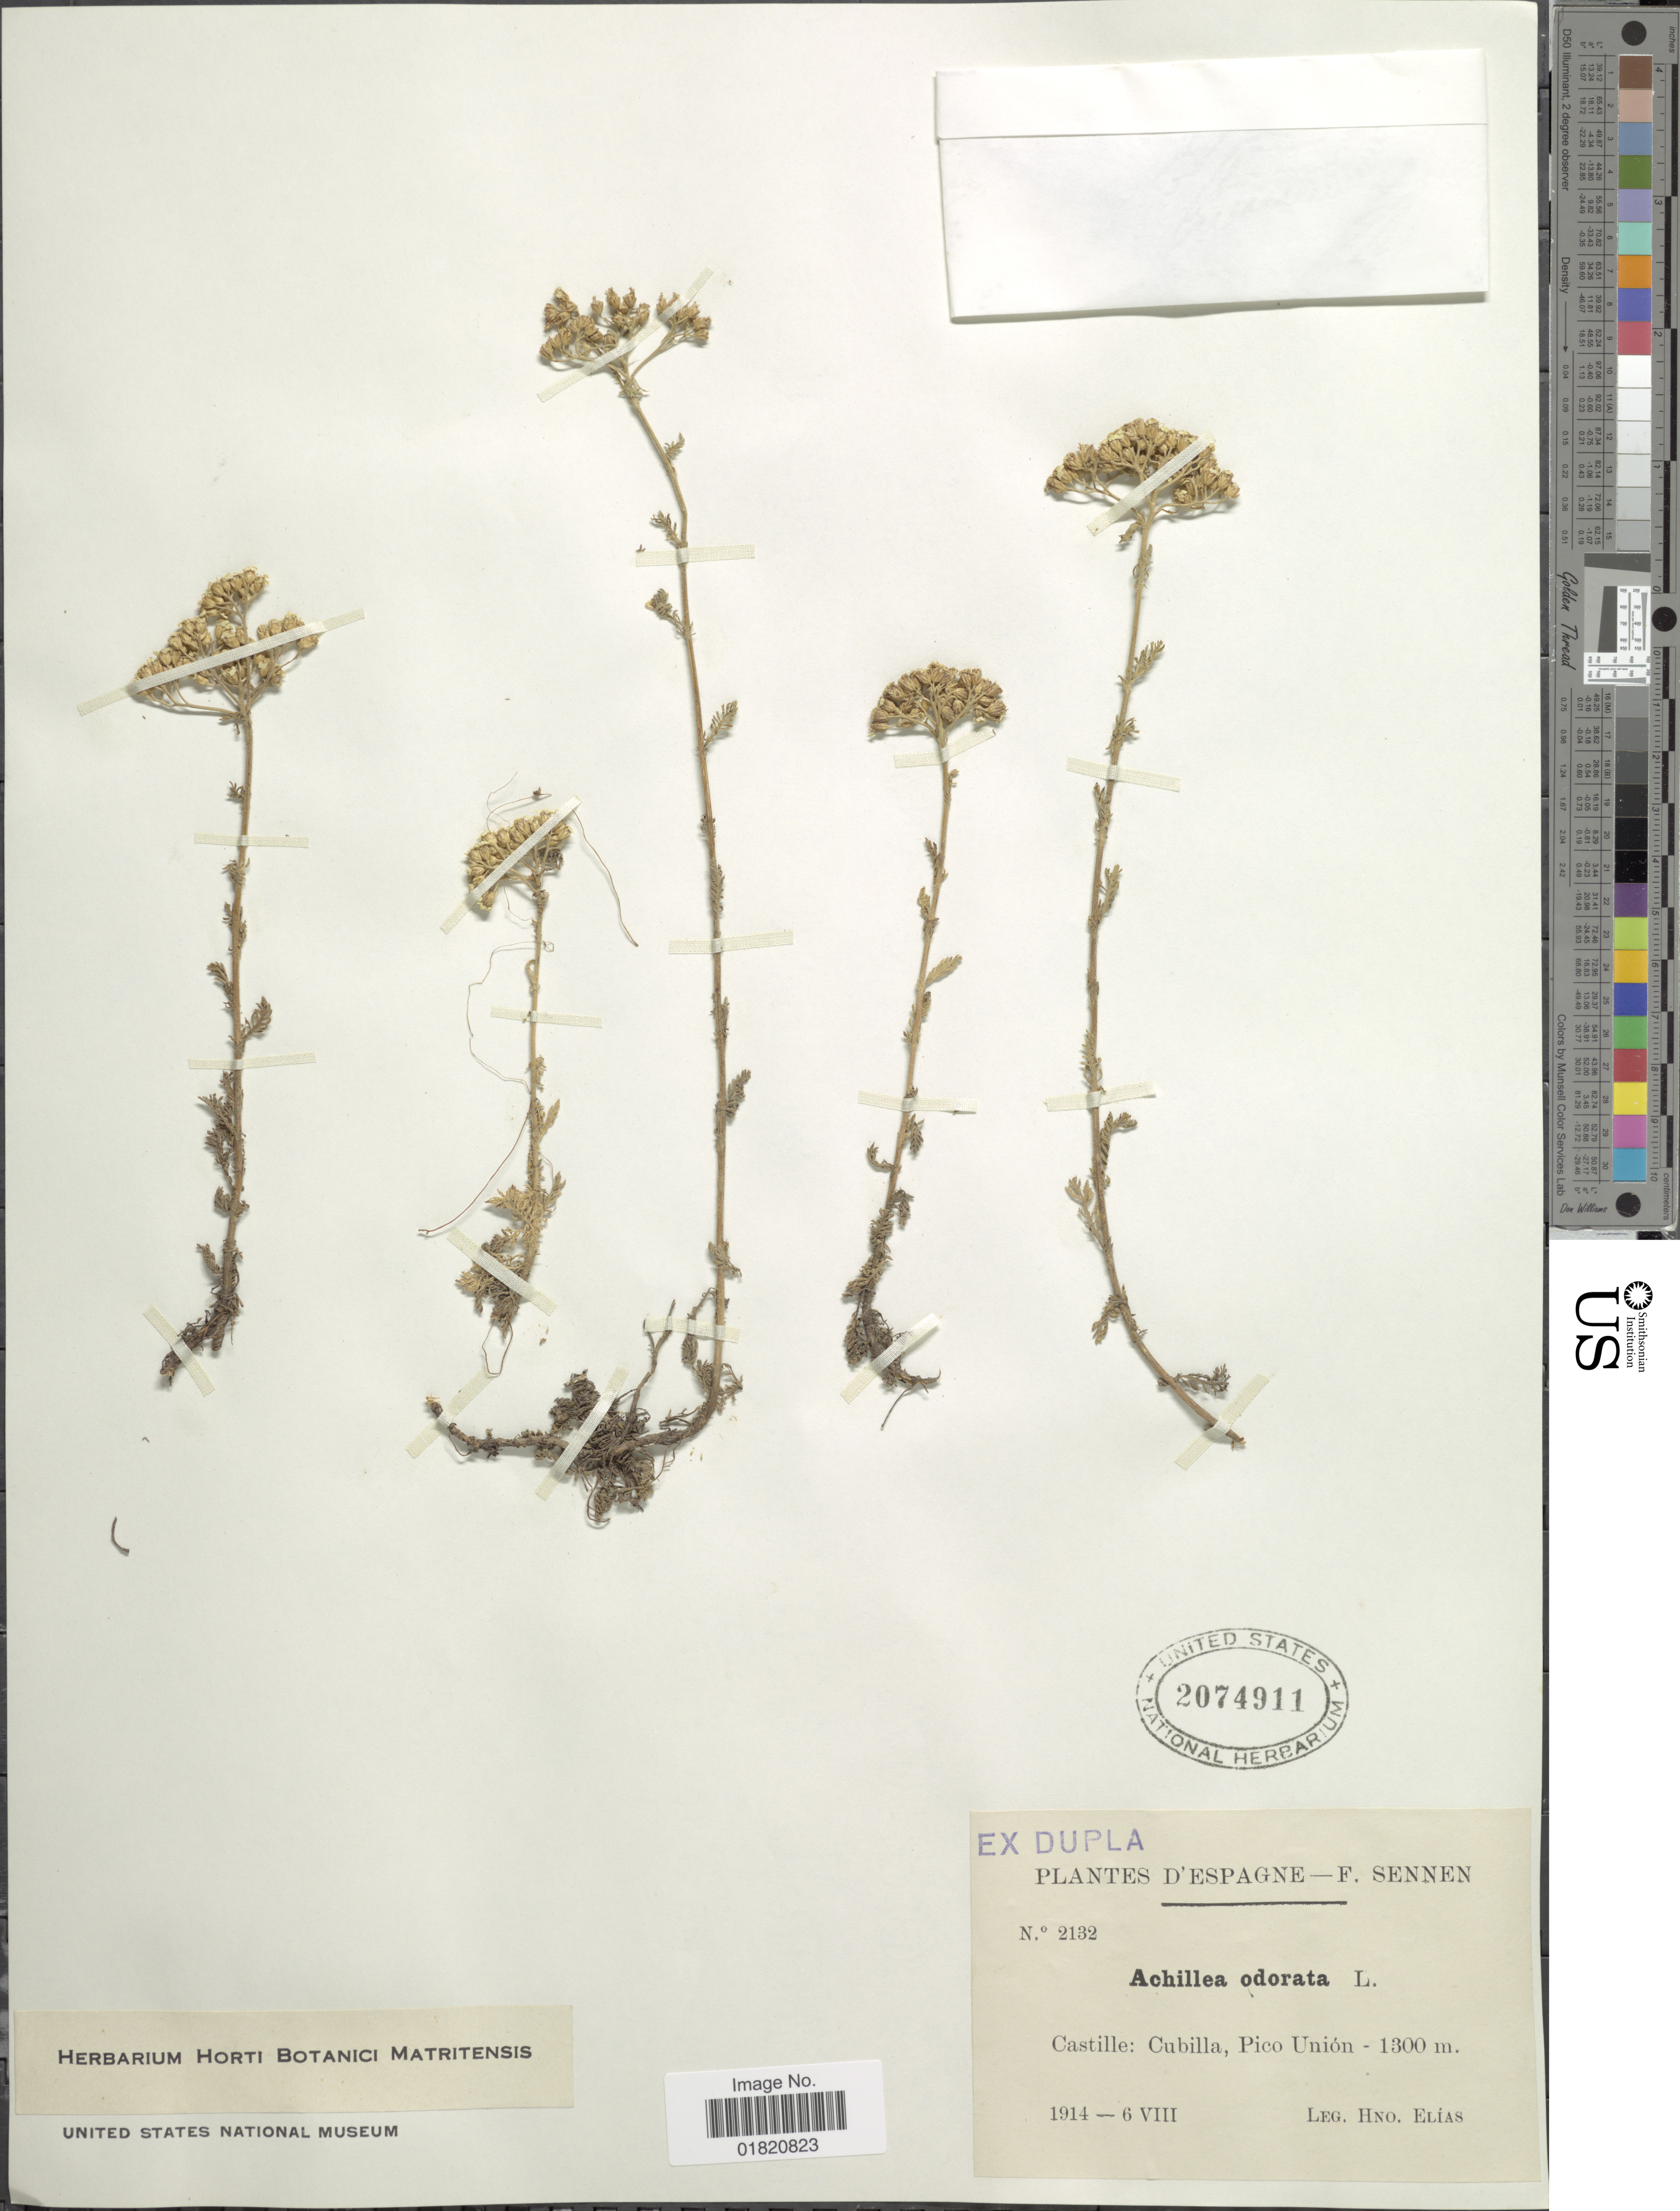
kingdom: Plantae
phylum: Tracheophyta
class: Magnoliopsida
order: Asterales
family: Asteraceae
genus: Achillea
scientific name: Achillea odorata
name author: Koch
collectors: Bro. Elias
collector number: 2132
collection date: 1914-08-06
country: Spain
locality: D'Espagne. Castille: Cubilla, Pico Unión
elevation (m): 1300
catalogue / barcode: US 2074911